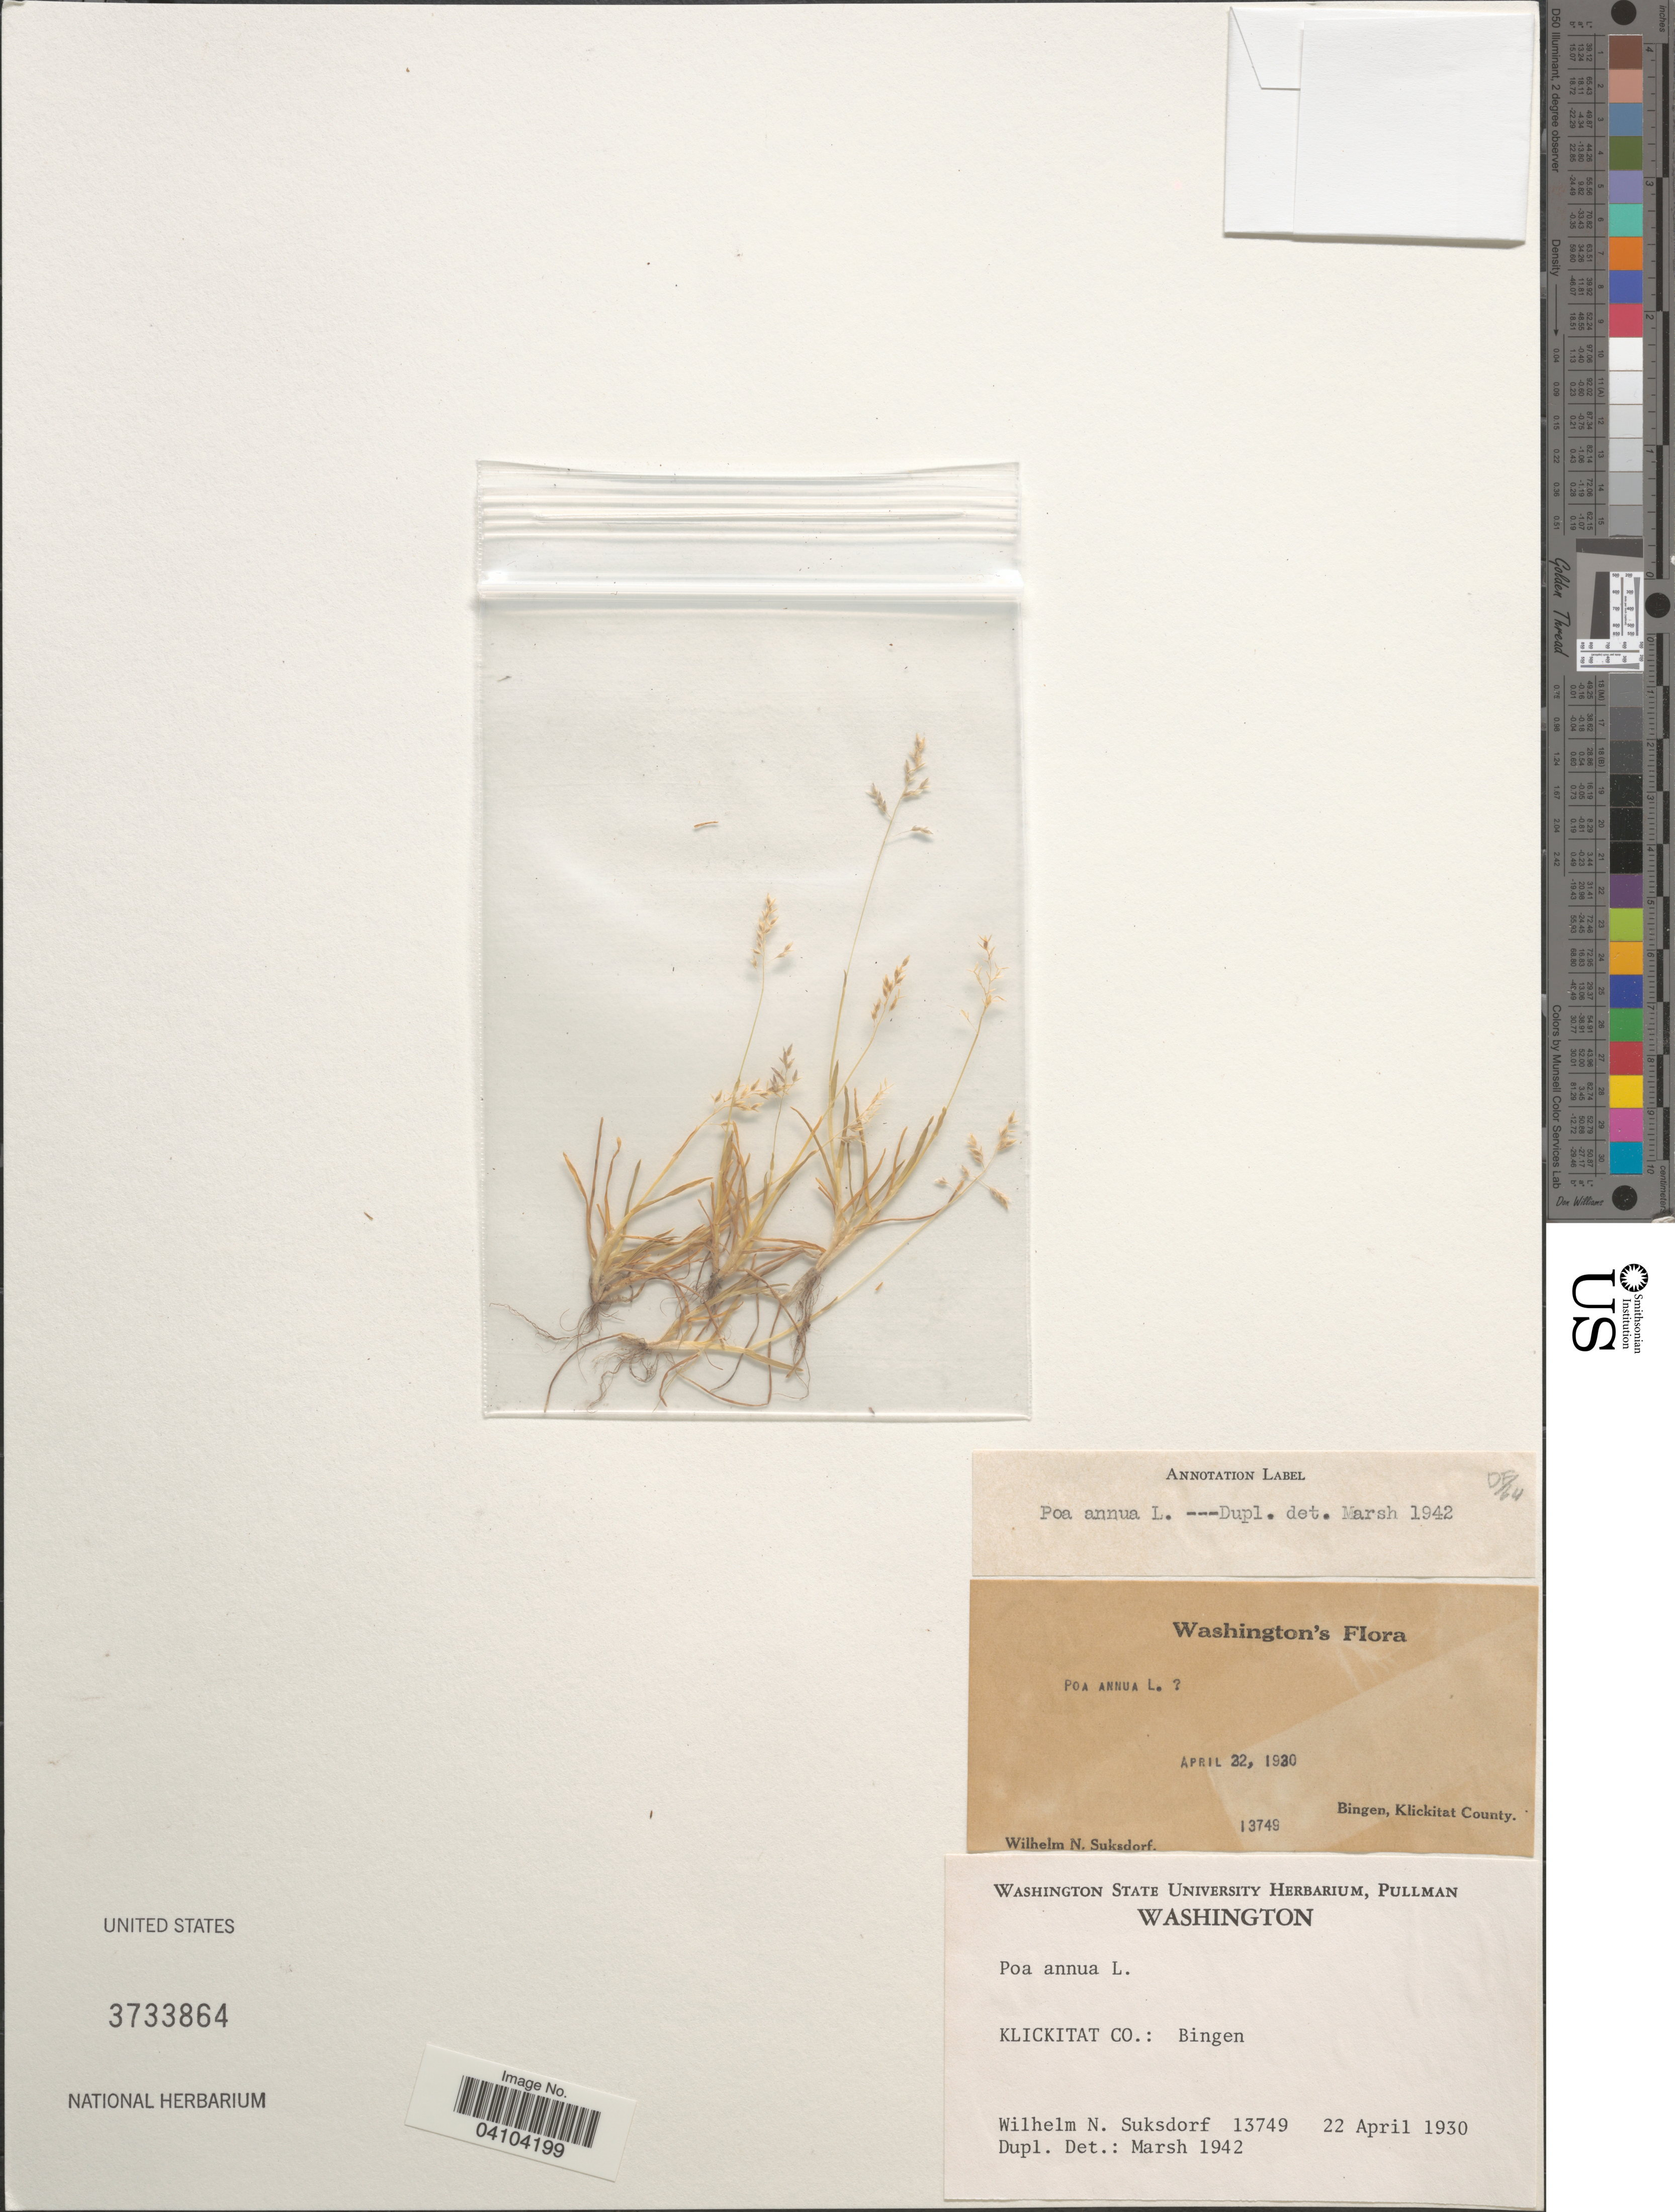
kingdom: Plantae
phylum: Tracheophyta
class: Liliopsida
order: Poales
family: Poaceae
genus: Poa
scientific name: Poa annua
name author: L.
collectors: W. N. Suksdorf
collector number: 13749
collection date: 1930-04-22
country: United States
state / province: Washington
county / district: Klickitat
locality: Klickitat Co.: Bingen.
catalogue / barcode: US 3733864